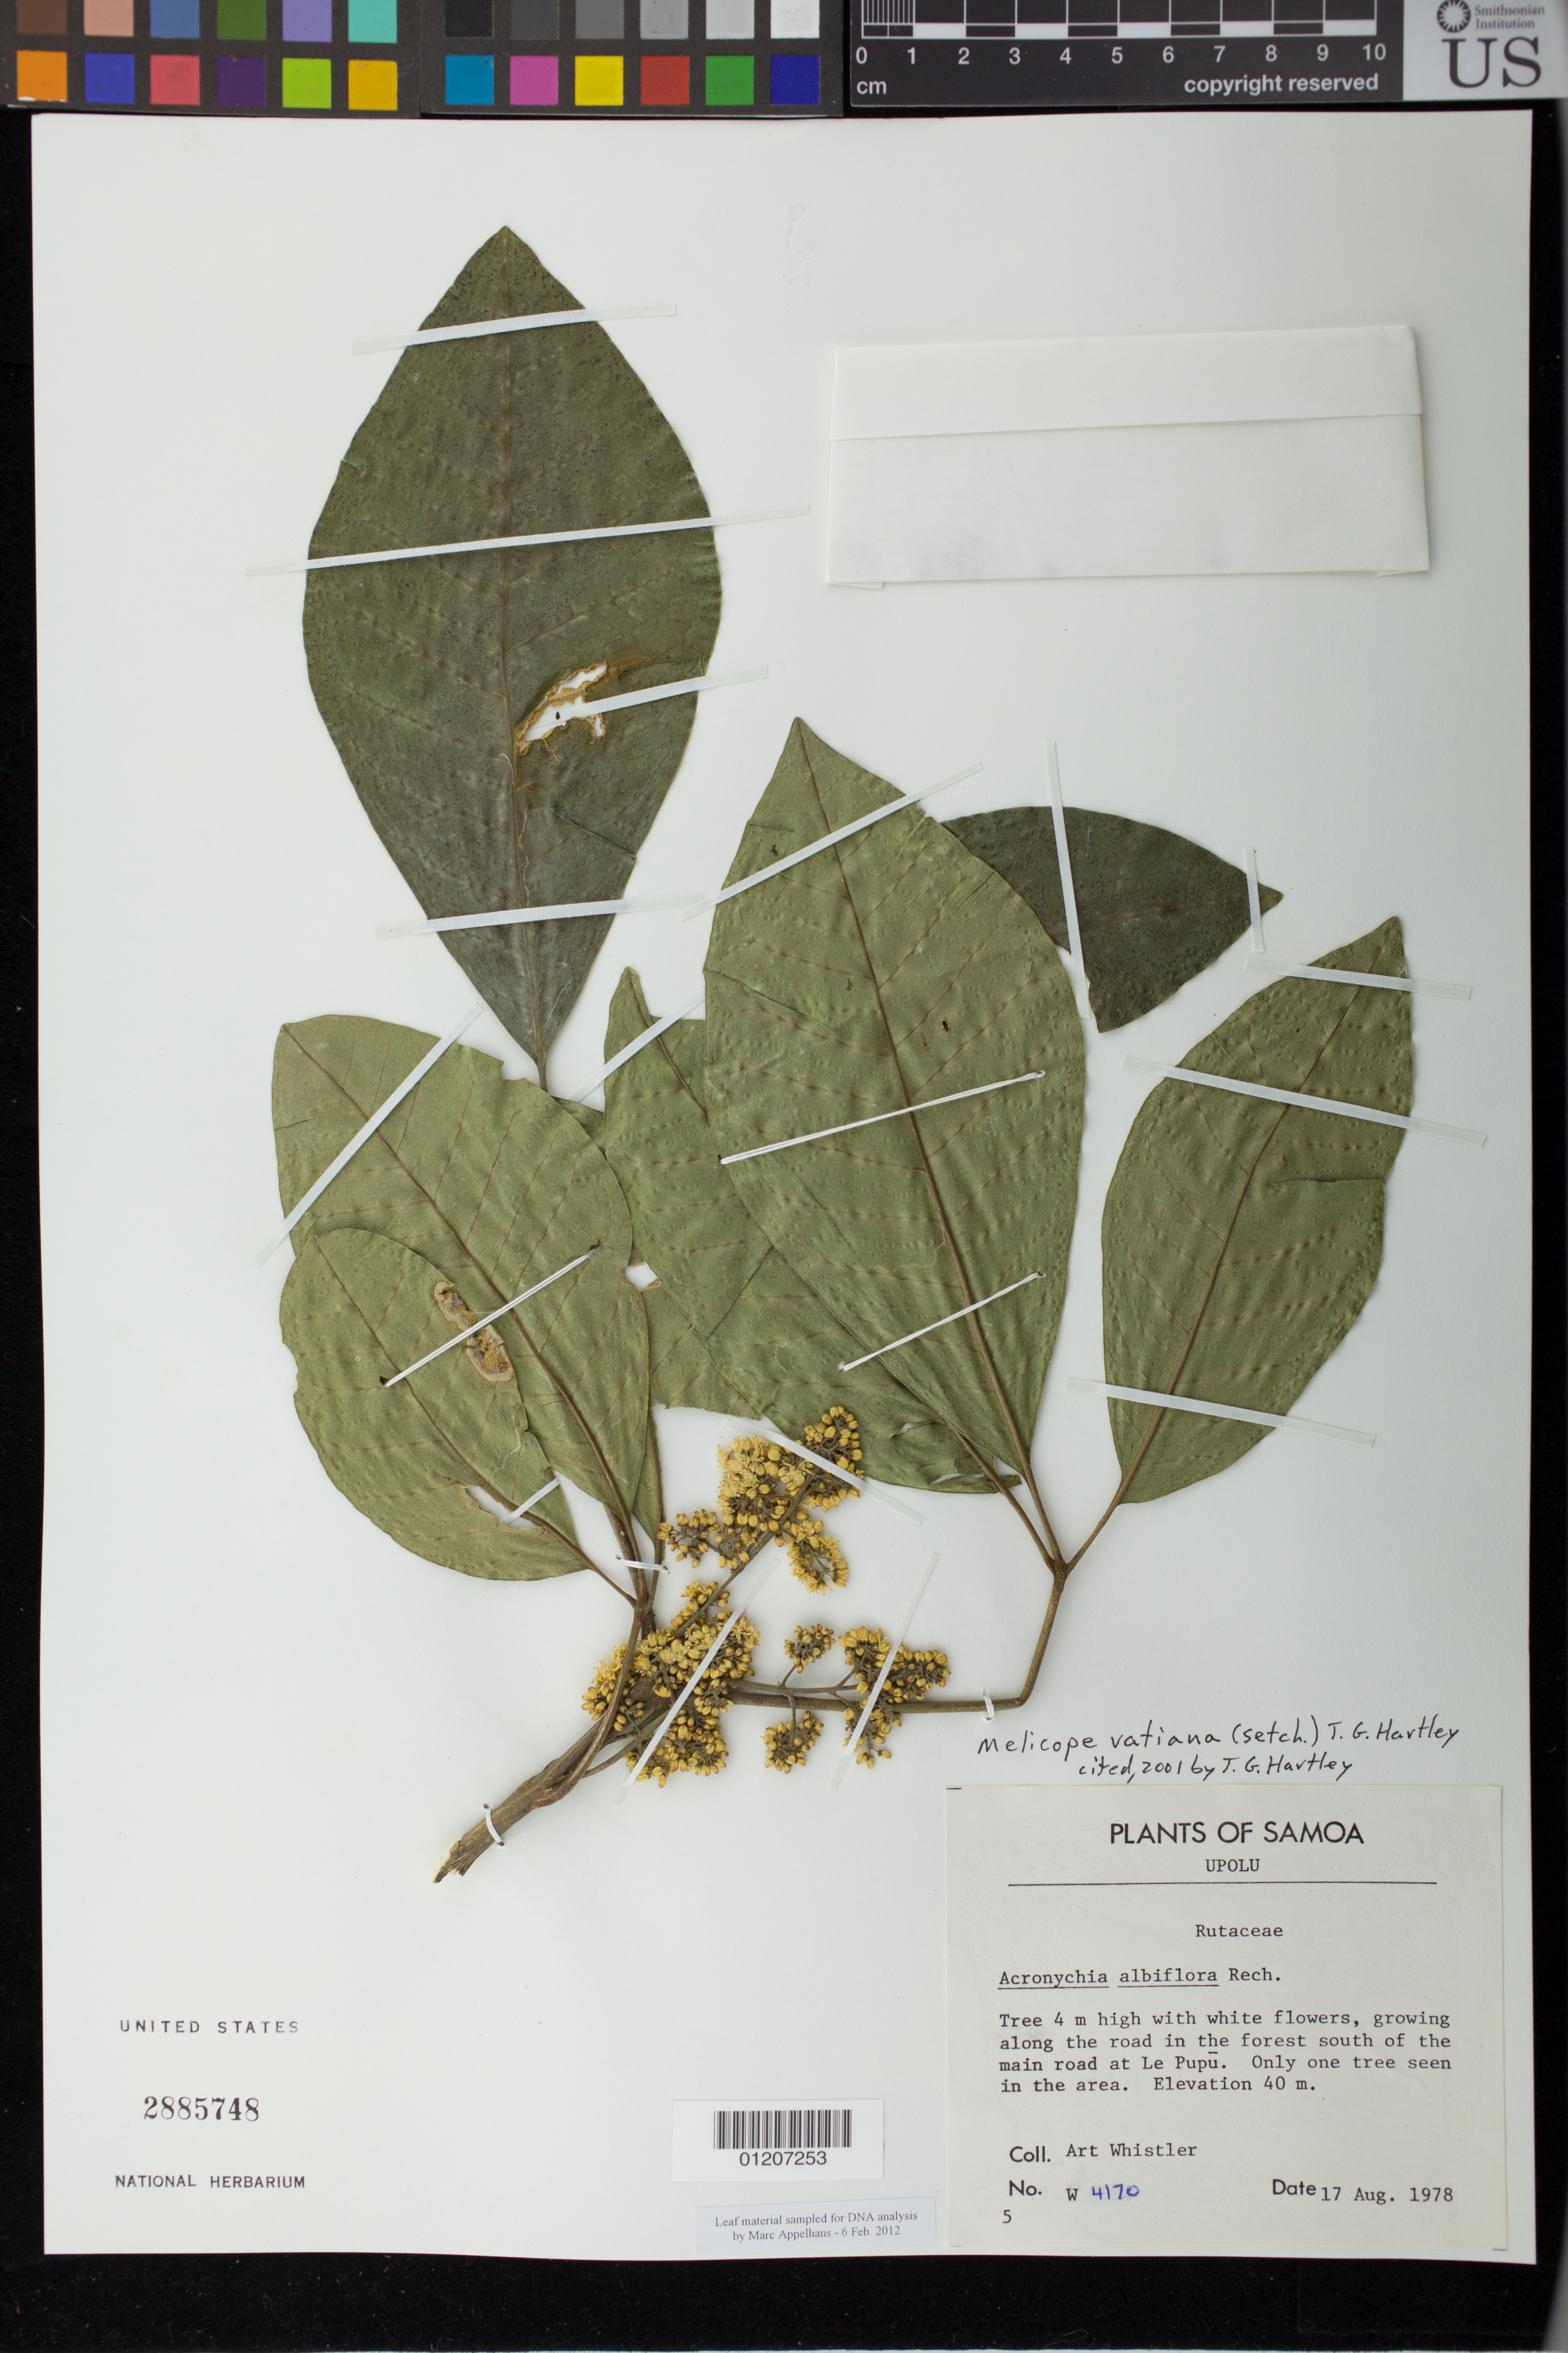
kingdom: Plantae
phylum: Tracheophyta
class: Magnoliopsida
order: Sapindales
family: Rutaceae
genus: Melicope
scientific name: Melicope vatiana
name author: (Setch.) T.G. Hartley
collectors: A. Whistler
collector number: W 4170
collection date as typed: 17 Aug 1978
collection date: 1978-08-17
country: Samoa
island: Upolu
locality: S of the main road at le pupu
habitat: Forest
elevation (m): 40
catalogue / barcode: US 2885748